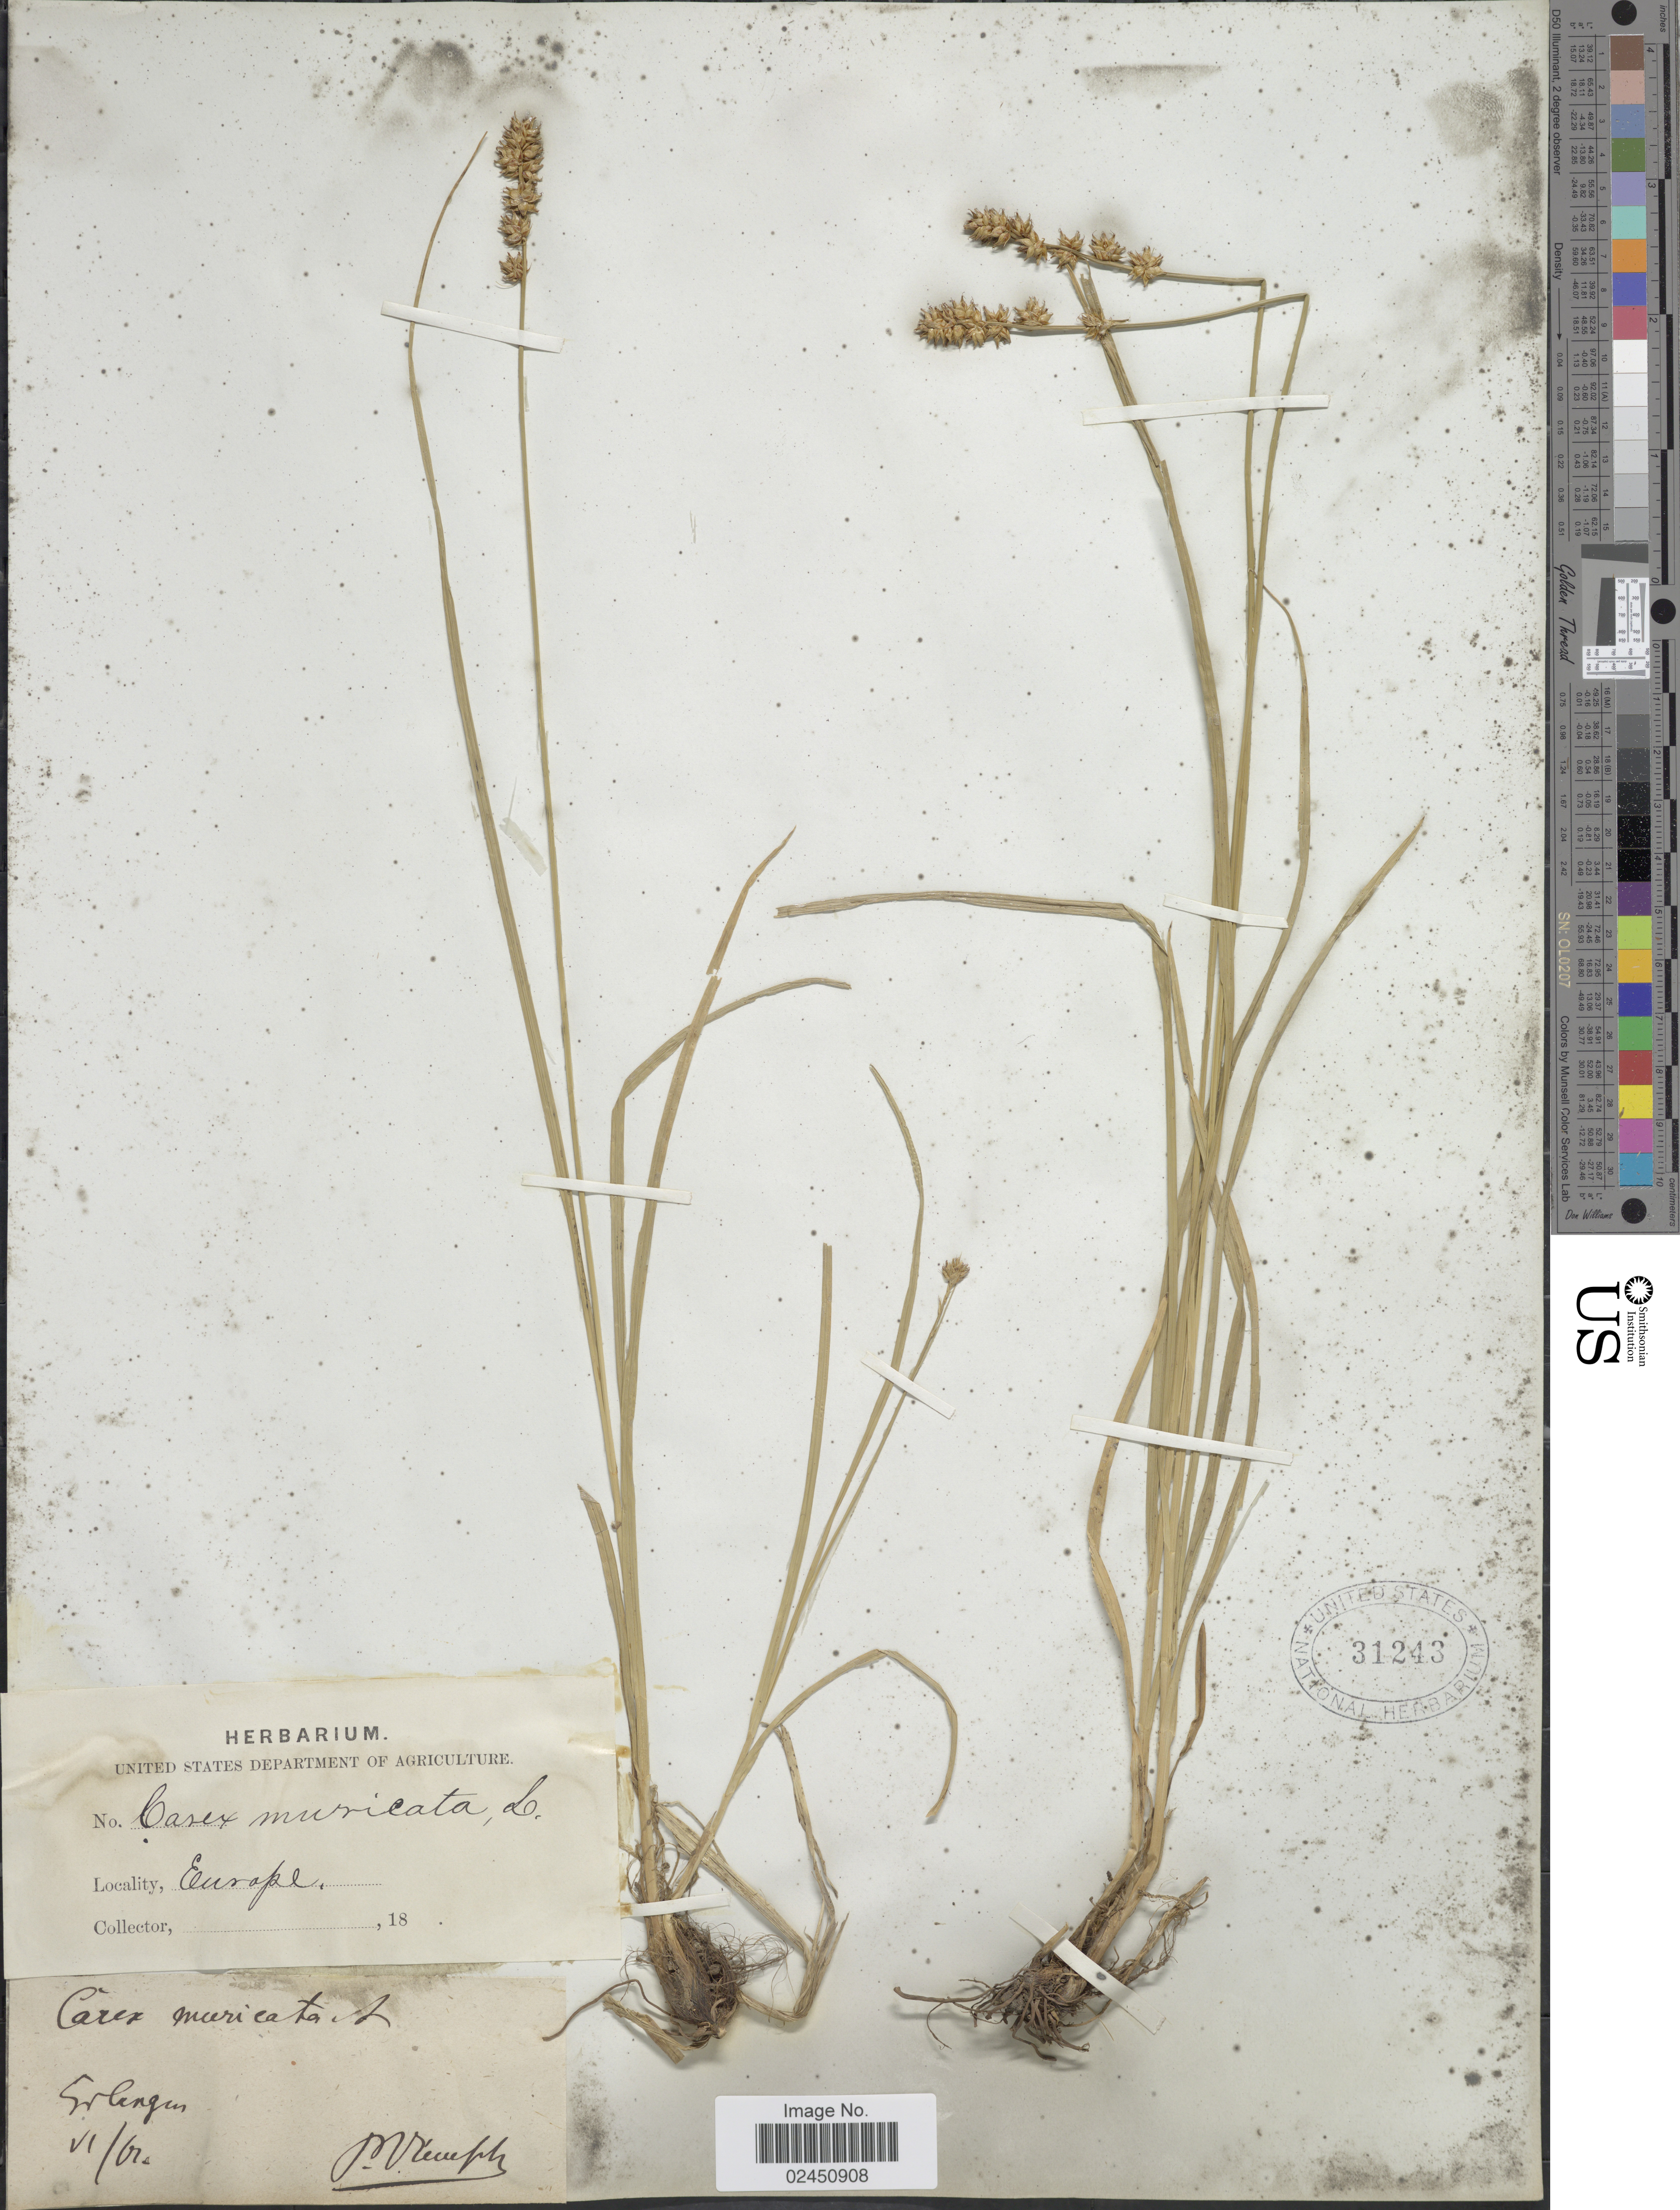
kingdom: Plantae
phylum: Tracheophyta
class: Liliopsida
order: Poales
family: Cyperaceae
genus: Carex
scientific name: Carex muricata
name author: L.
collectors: P.F. Reinsch (herbarium)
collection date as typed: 18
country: Germany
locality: Europe, Erlangen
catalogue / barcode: US 31243